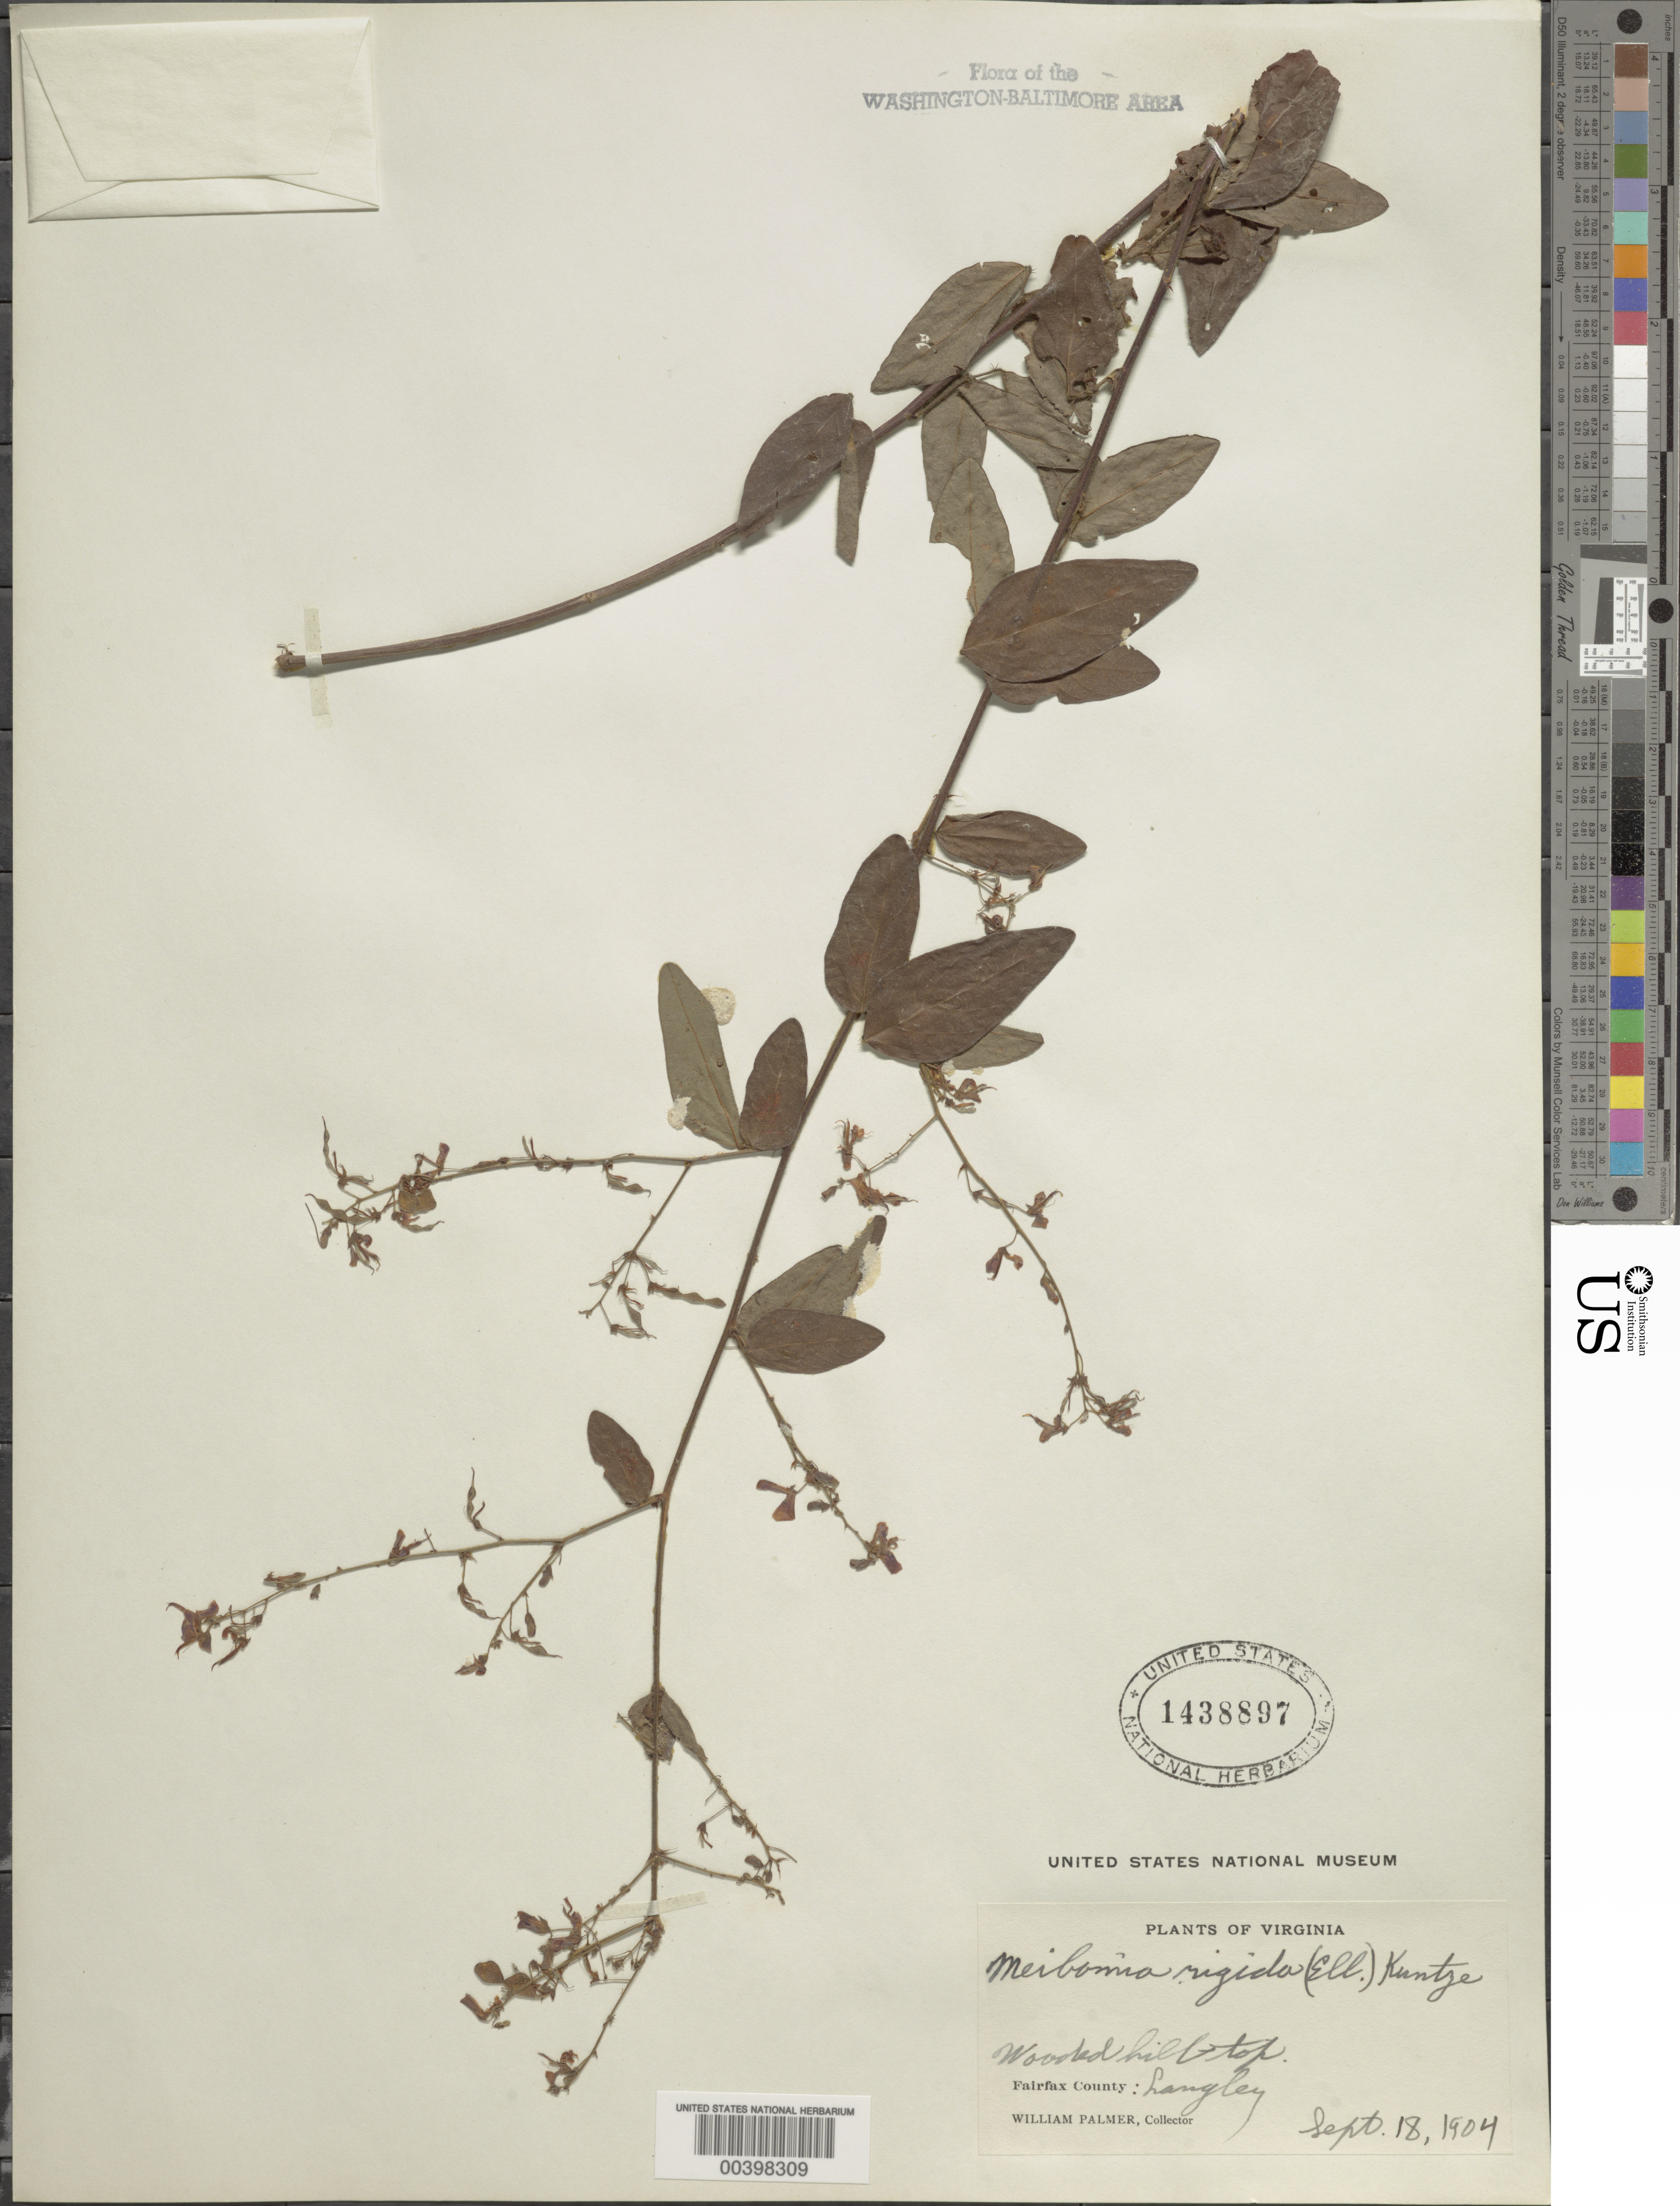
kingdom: Plantae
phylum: Tracheophyta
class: Magnoliopsida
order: Fabales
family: Fabaceae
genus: Desmodium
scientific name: Desmodium rigidum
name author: (Elliott) DC.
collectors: W. Palmer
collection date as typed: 18 Sep 1904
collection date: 1904-09-18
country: United States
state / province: Virginia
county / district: Fairfax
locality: Langley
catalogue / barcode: US 1438897